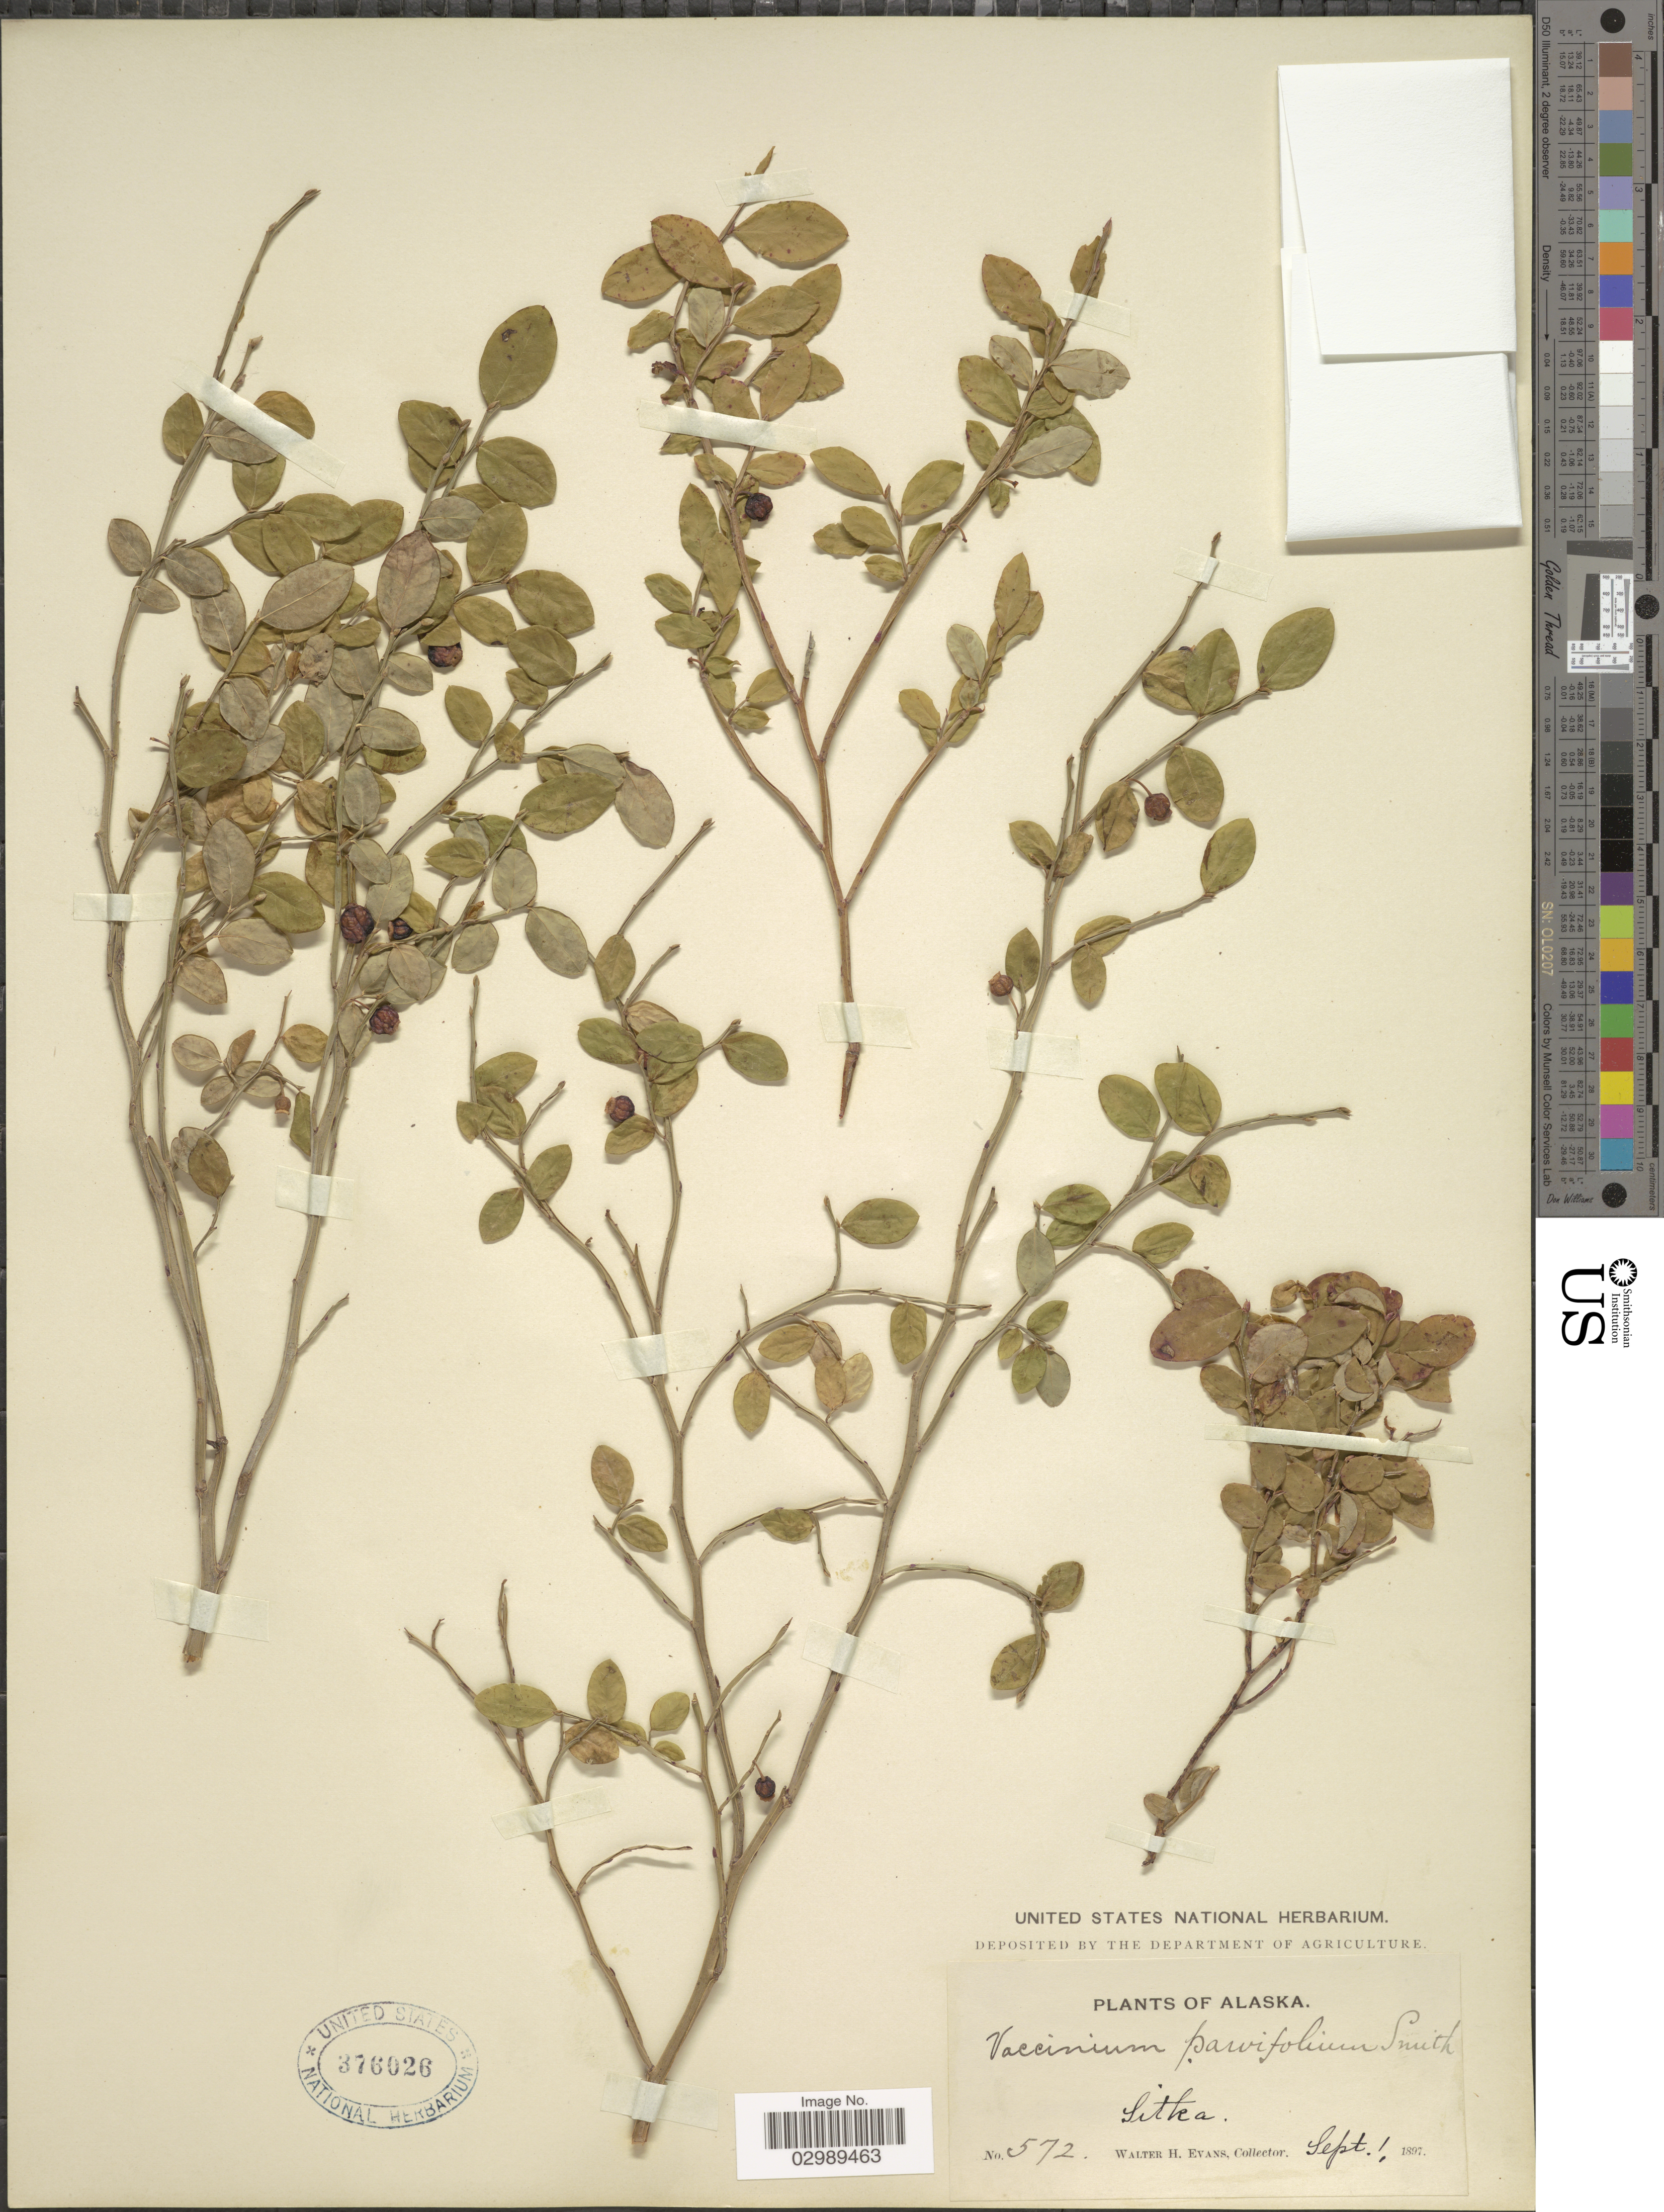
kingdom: Plantae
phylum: Tracheophyta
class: Magnoliopsida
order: Ericales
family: Ericaceae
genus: Vaccinium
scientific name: Vaccinium parvifolium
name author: Small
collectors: W. H. Evans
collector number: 572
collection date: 1897-09-01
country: United States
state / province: Alaska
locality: Sitka.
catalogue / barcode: US 376026